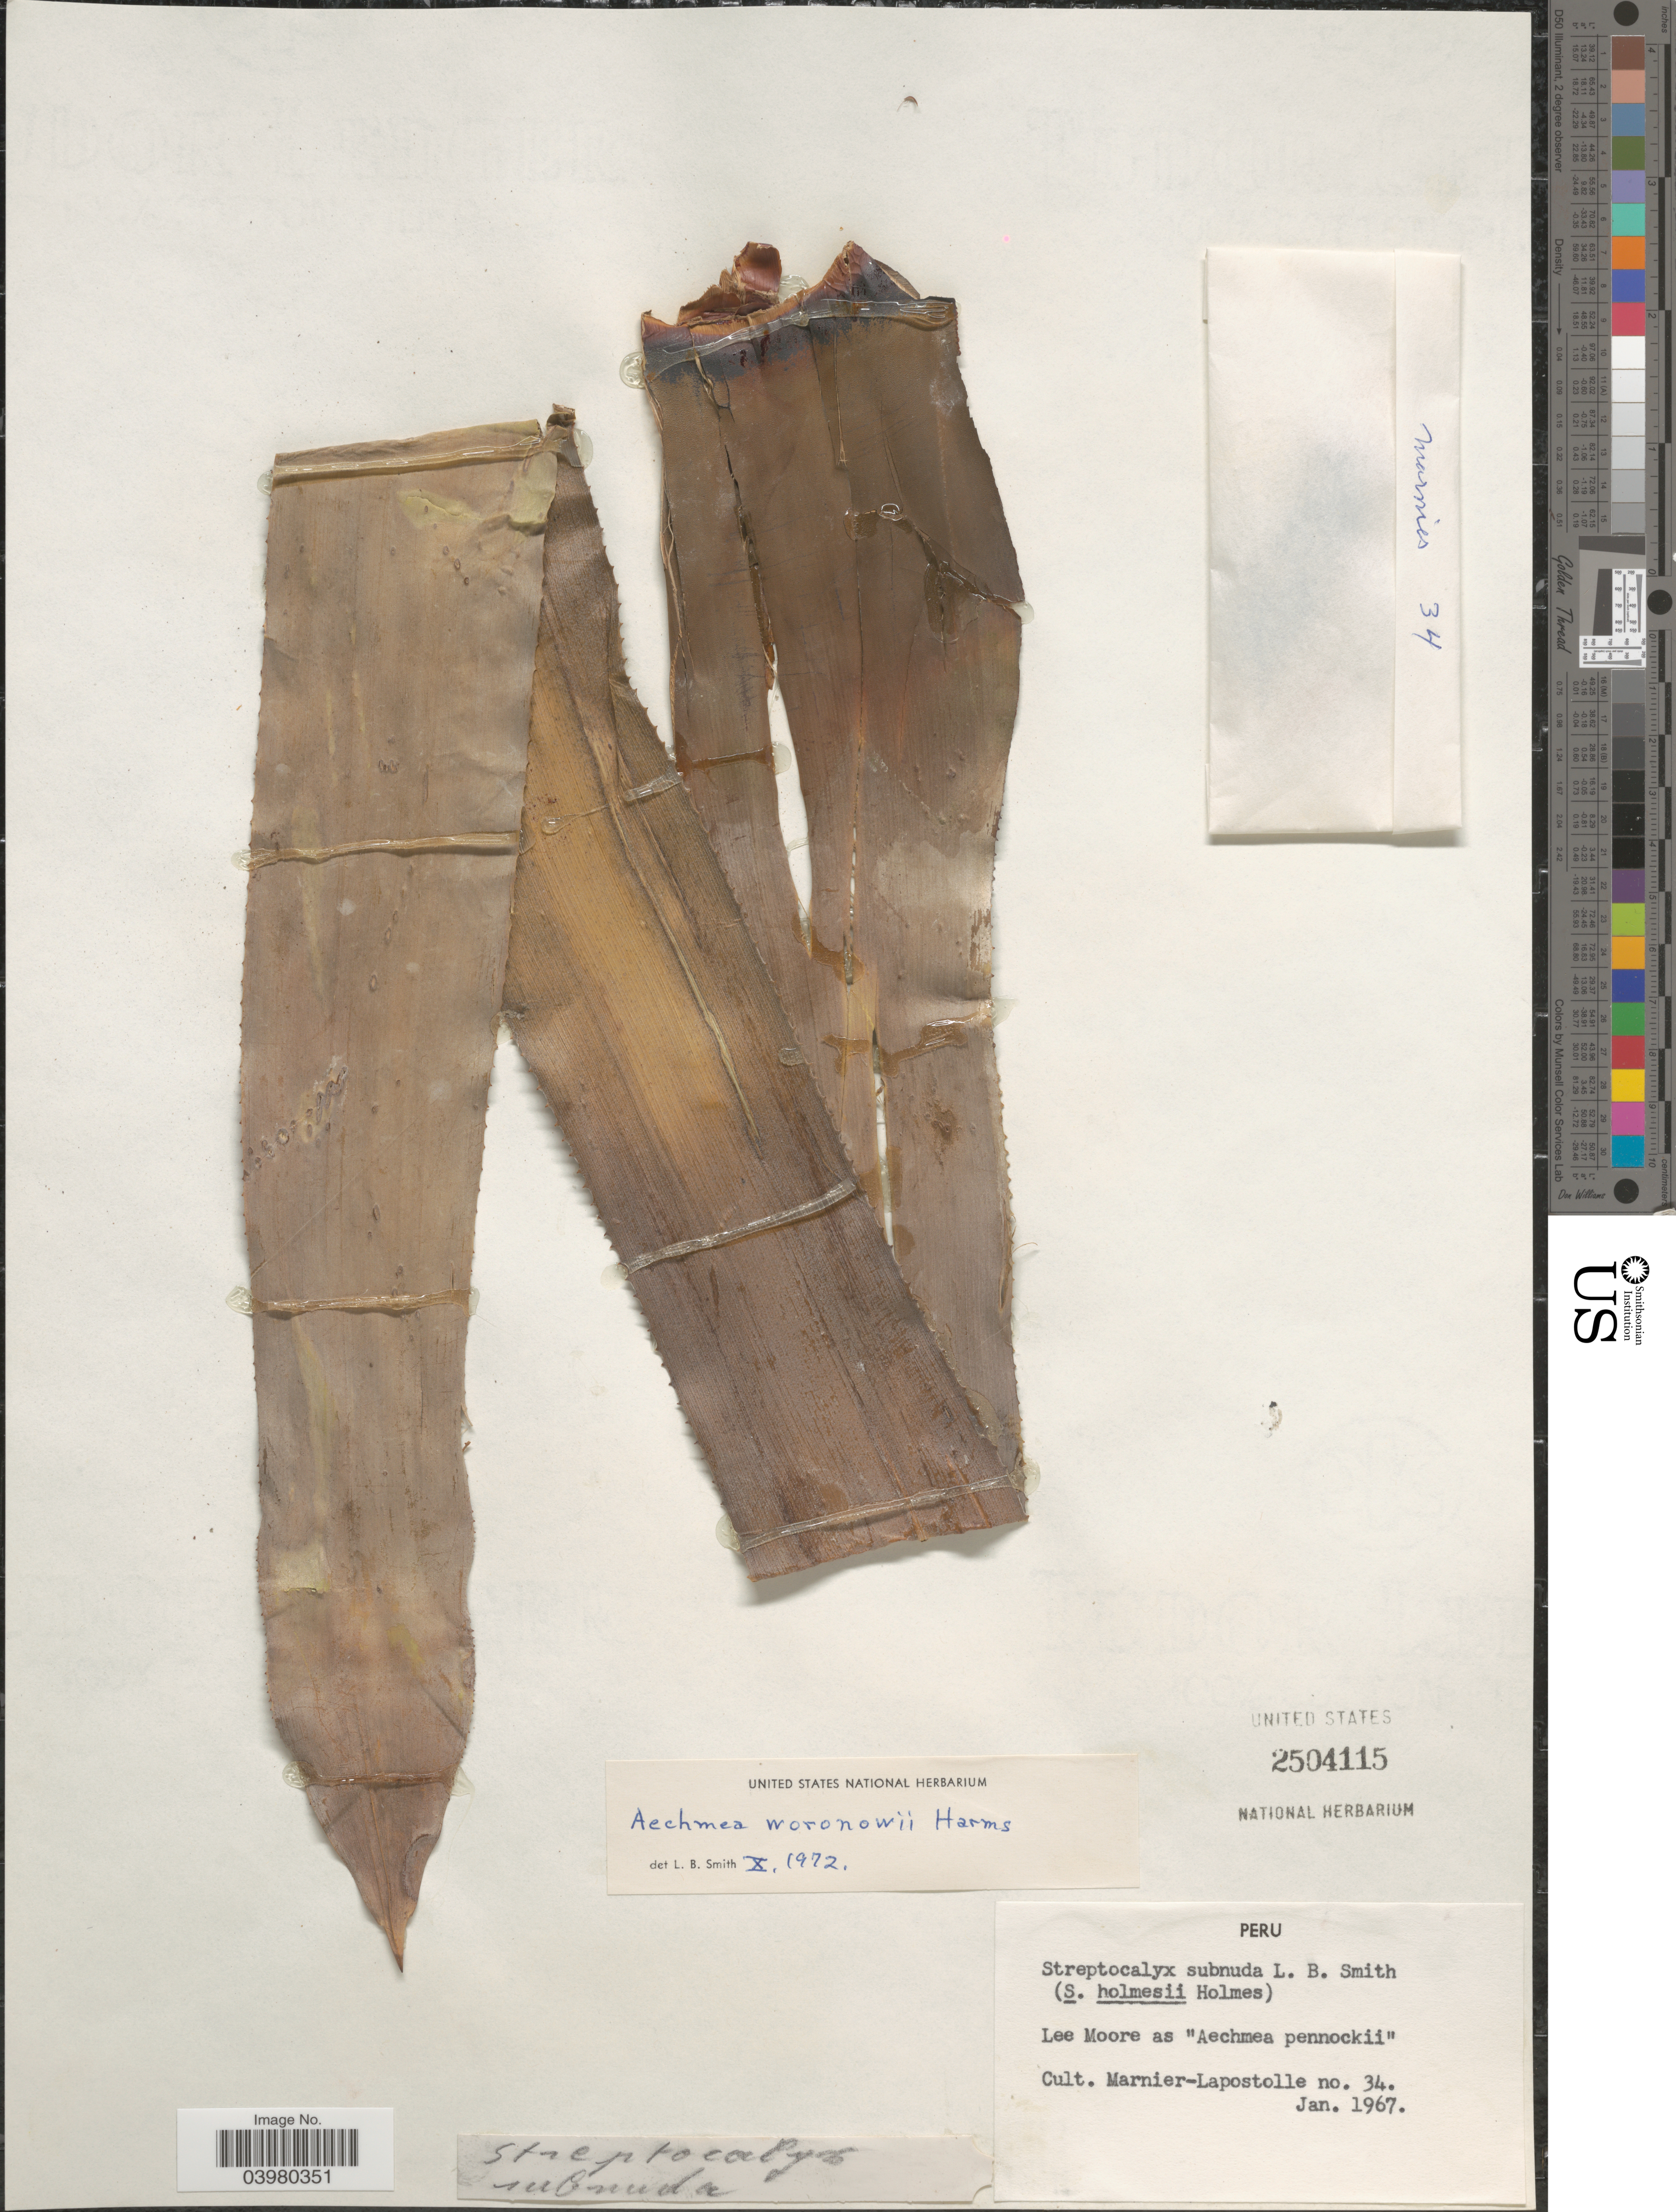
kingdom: Plantae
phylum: Tracheophyta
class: Liliopsida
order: Poales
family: Bromeliaceae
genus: Aechmea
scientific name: Aechmea woronowii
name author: Harms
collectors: -- Marnier-Lapostolle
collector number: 34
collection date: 1967-01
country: Peru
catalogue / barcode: US 2504115